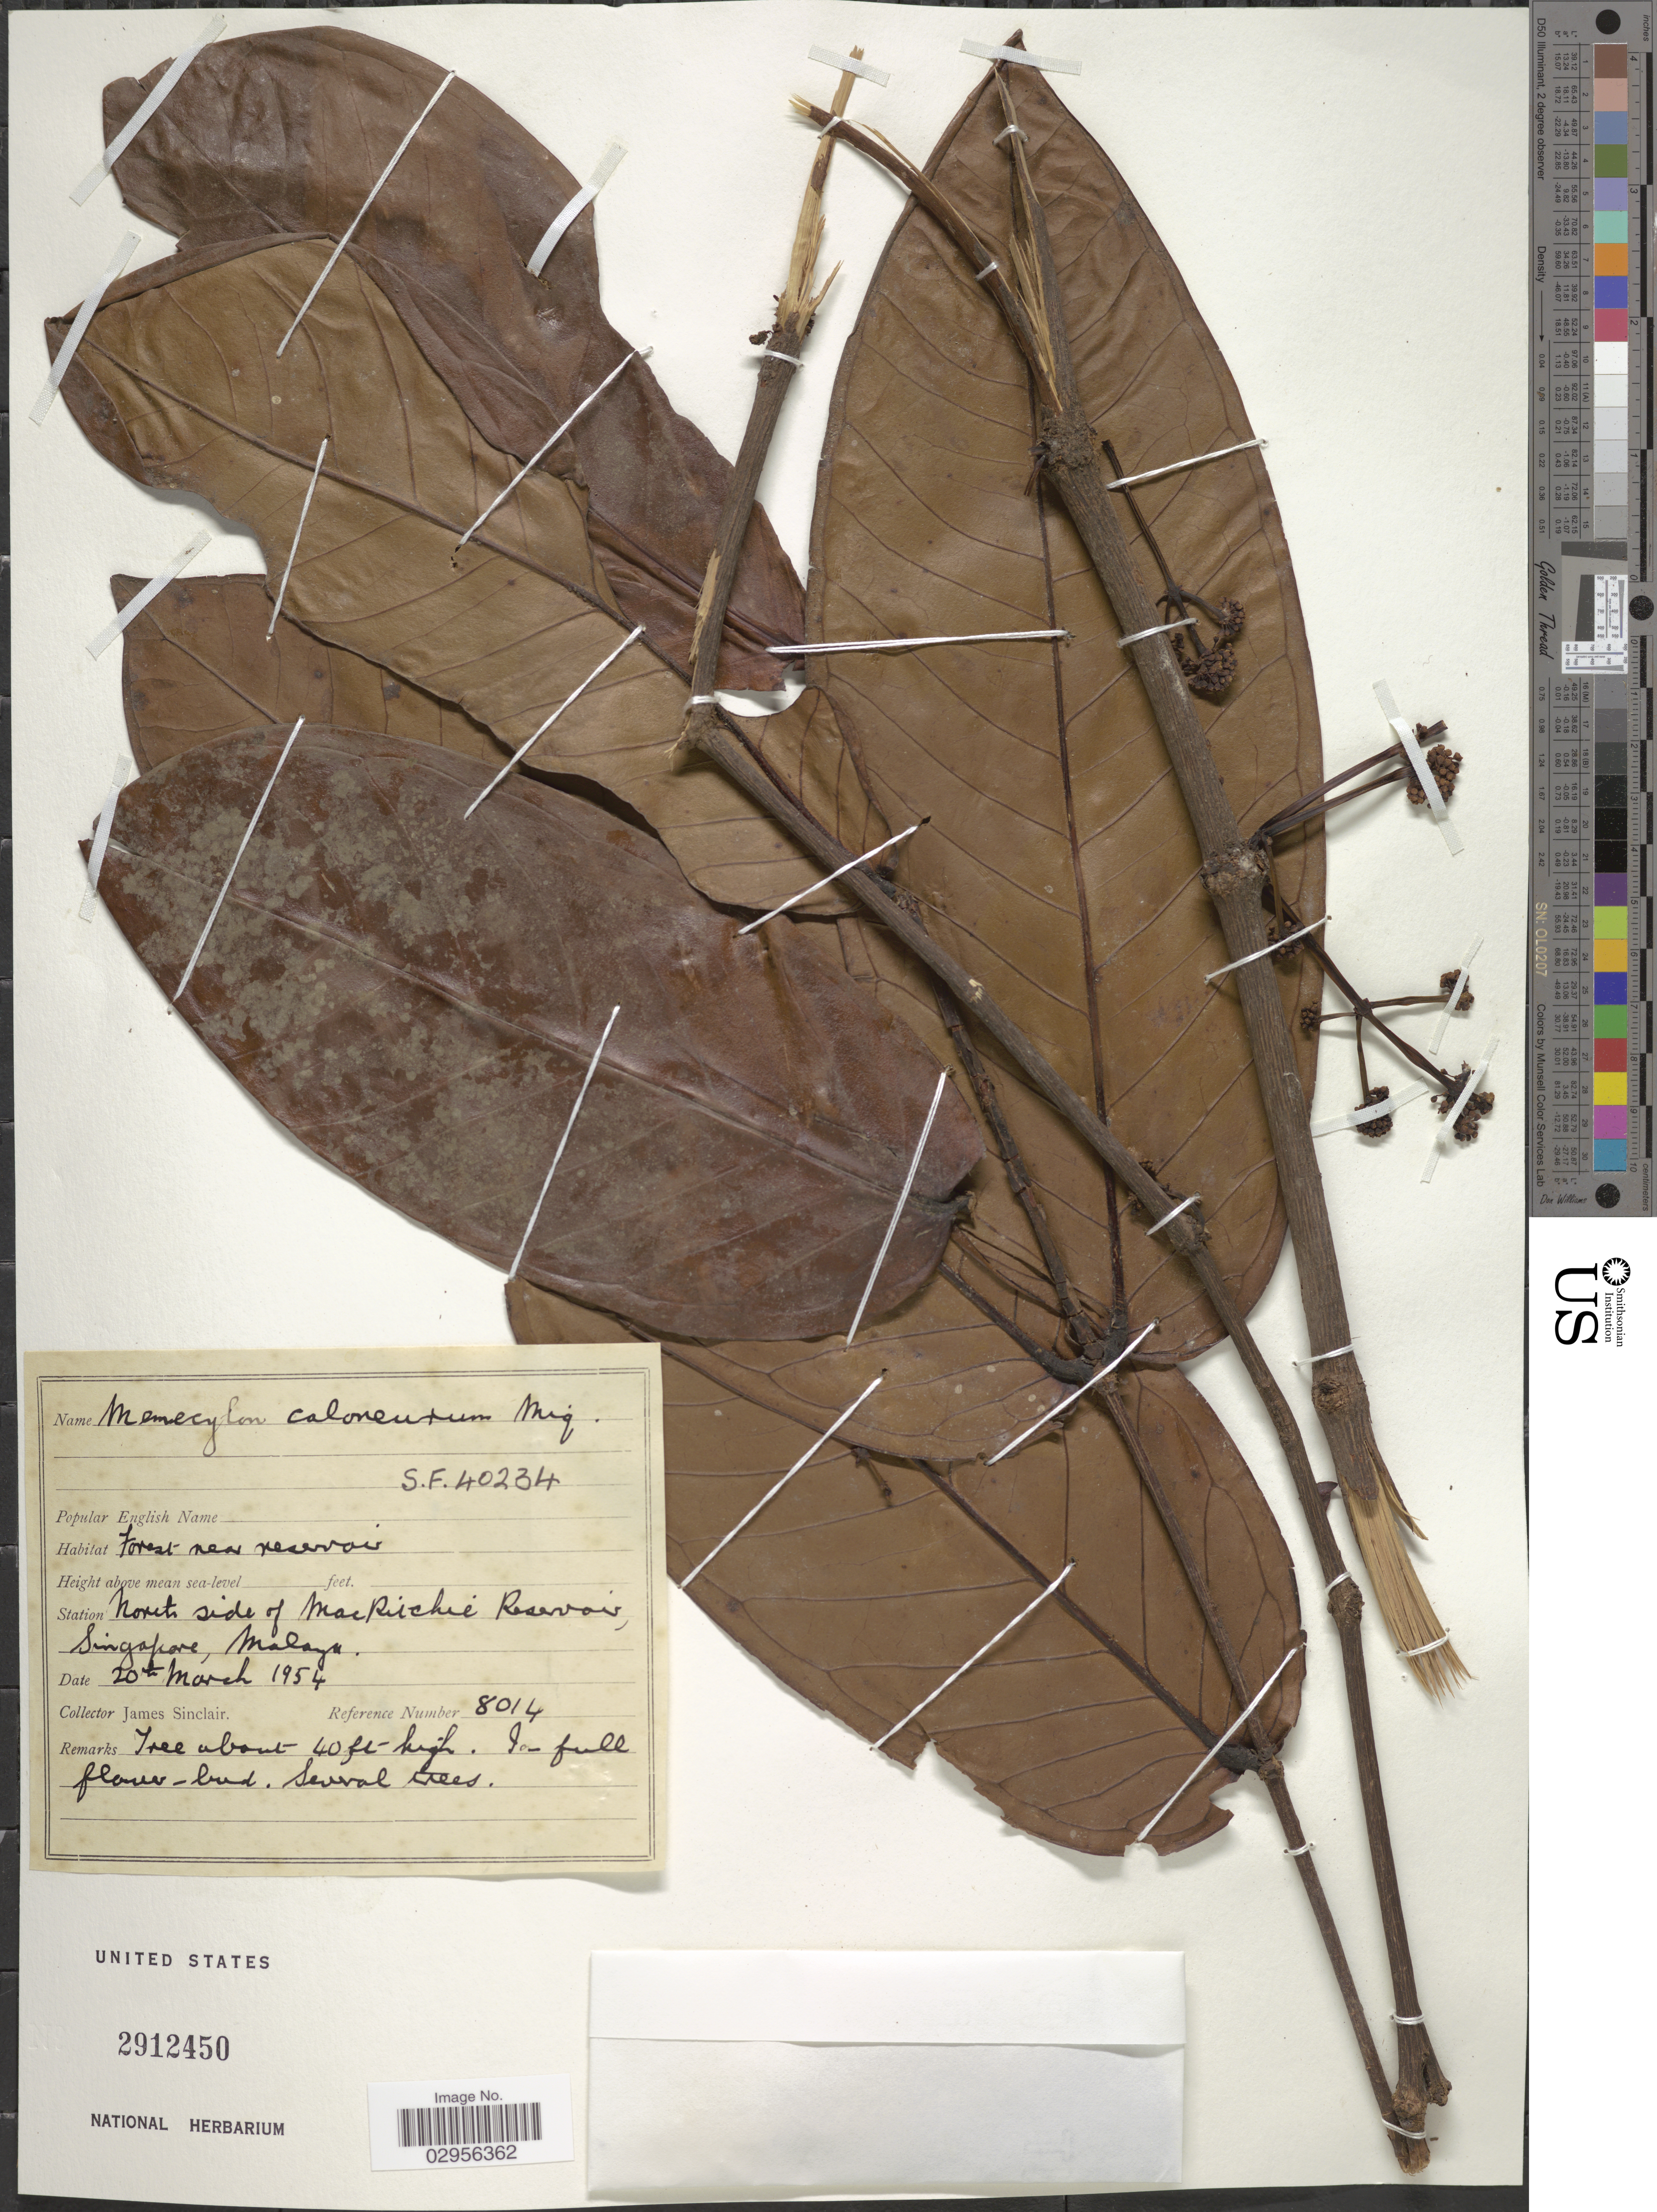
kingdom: Plantae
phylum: Tracheophyta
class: Magnoliopsida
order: Myrtales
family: Melastomataceae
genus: Memecylon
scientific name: Memecylon caloneuron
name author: Miq.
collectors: J. Sinclair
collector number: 8014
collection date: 1954-03-20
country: Singapore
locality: Station North side of Mac Ritchie Reservoir, Malaya.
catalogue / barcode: US 2912450